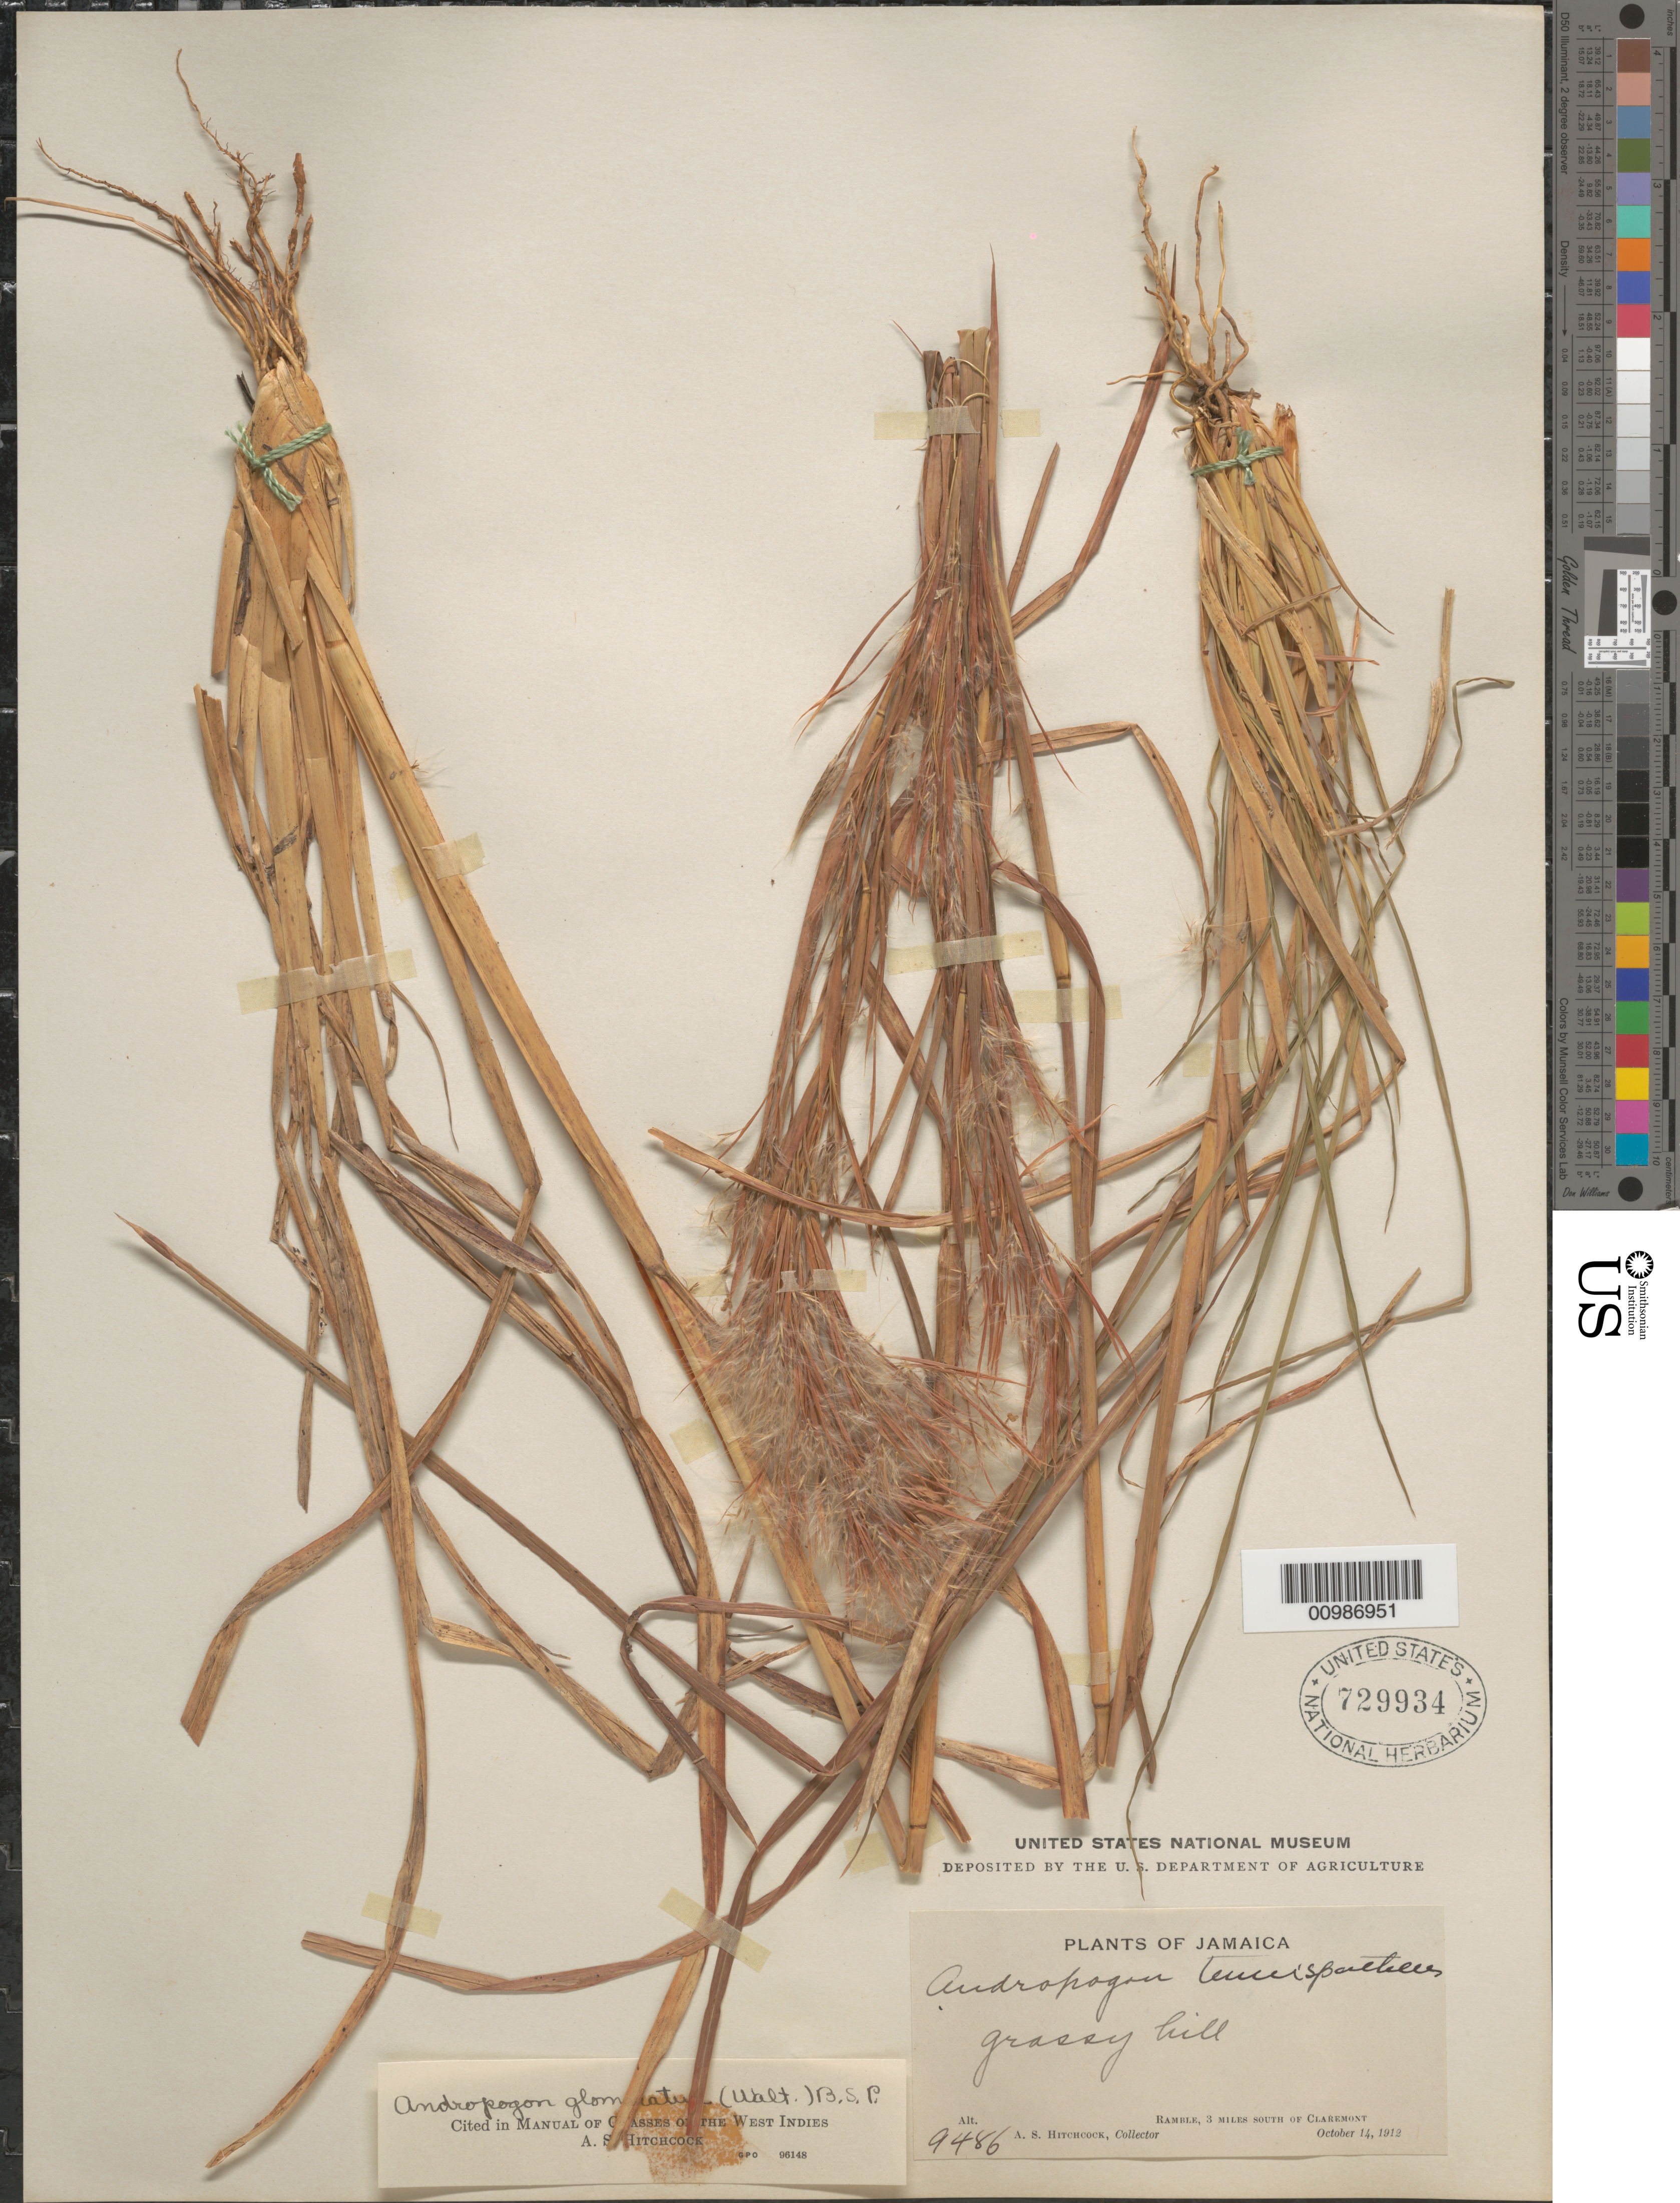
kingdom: Plantae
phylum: Tracheophyta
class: Liliopsida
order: Poales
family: Poaceae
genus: Andropogon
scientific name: Andropogon glomeratus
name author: (Walter) Britton, Stearns & Poggenb.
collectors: A. S. Hitchcock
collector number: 9486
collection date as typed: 14 Oct 1912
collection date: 1912-10-14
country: Jamaica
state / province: Saint Ann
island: Jamaica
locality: Ramble, 3 miles south of Claremont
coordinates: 0 N, 0 E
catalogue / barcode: US 729934